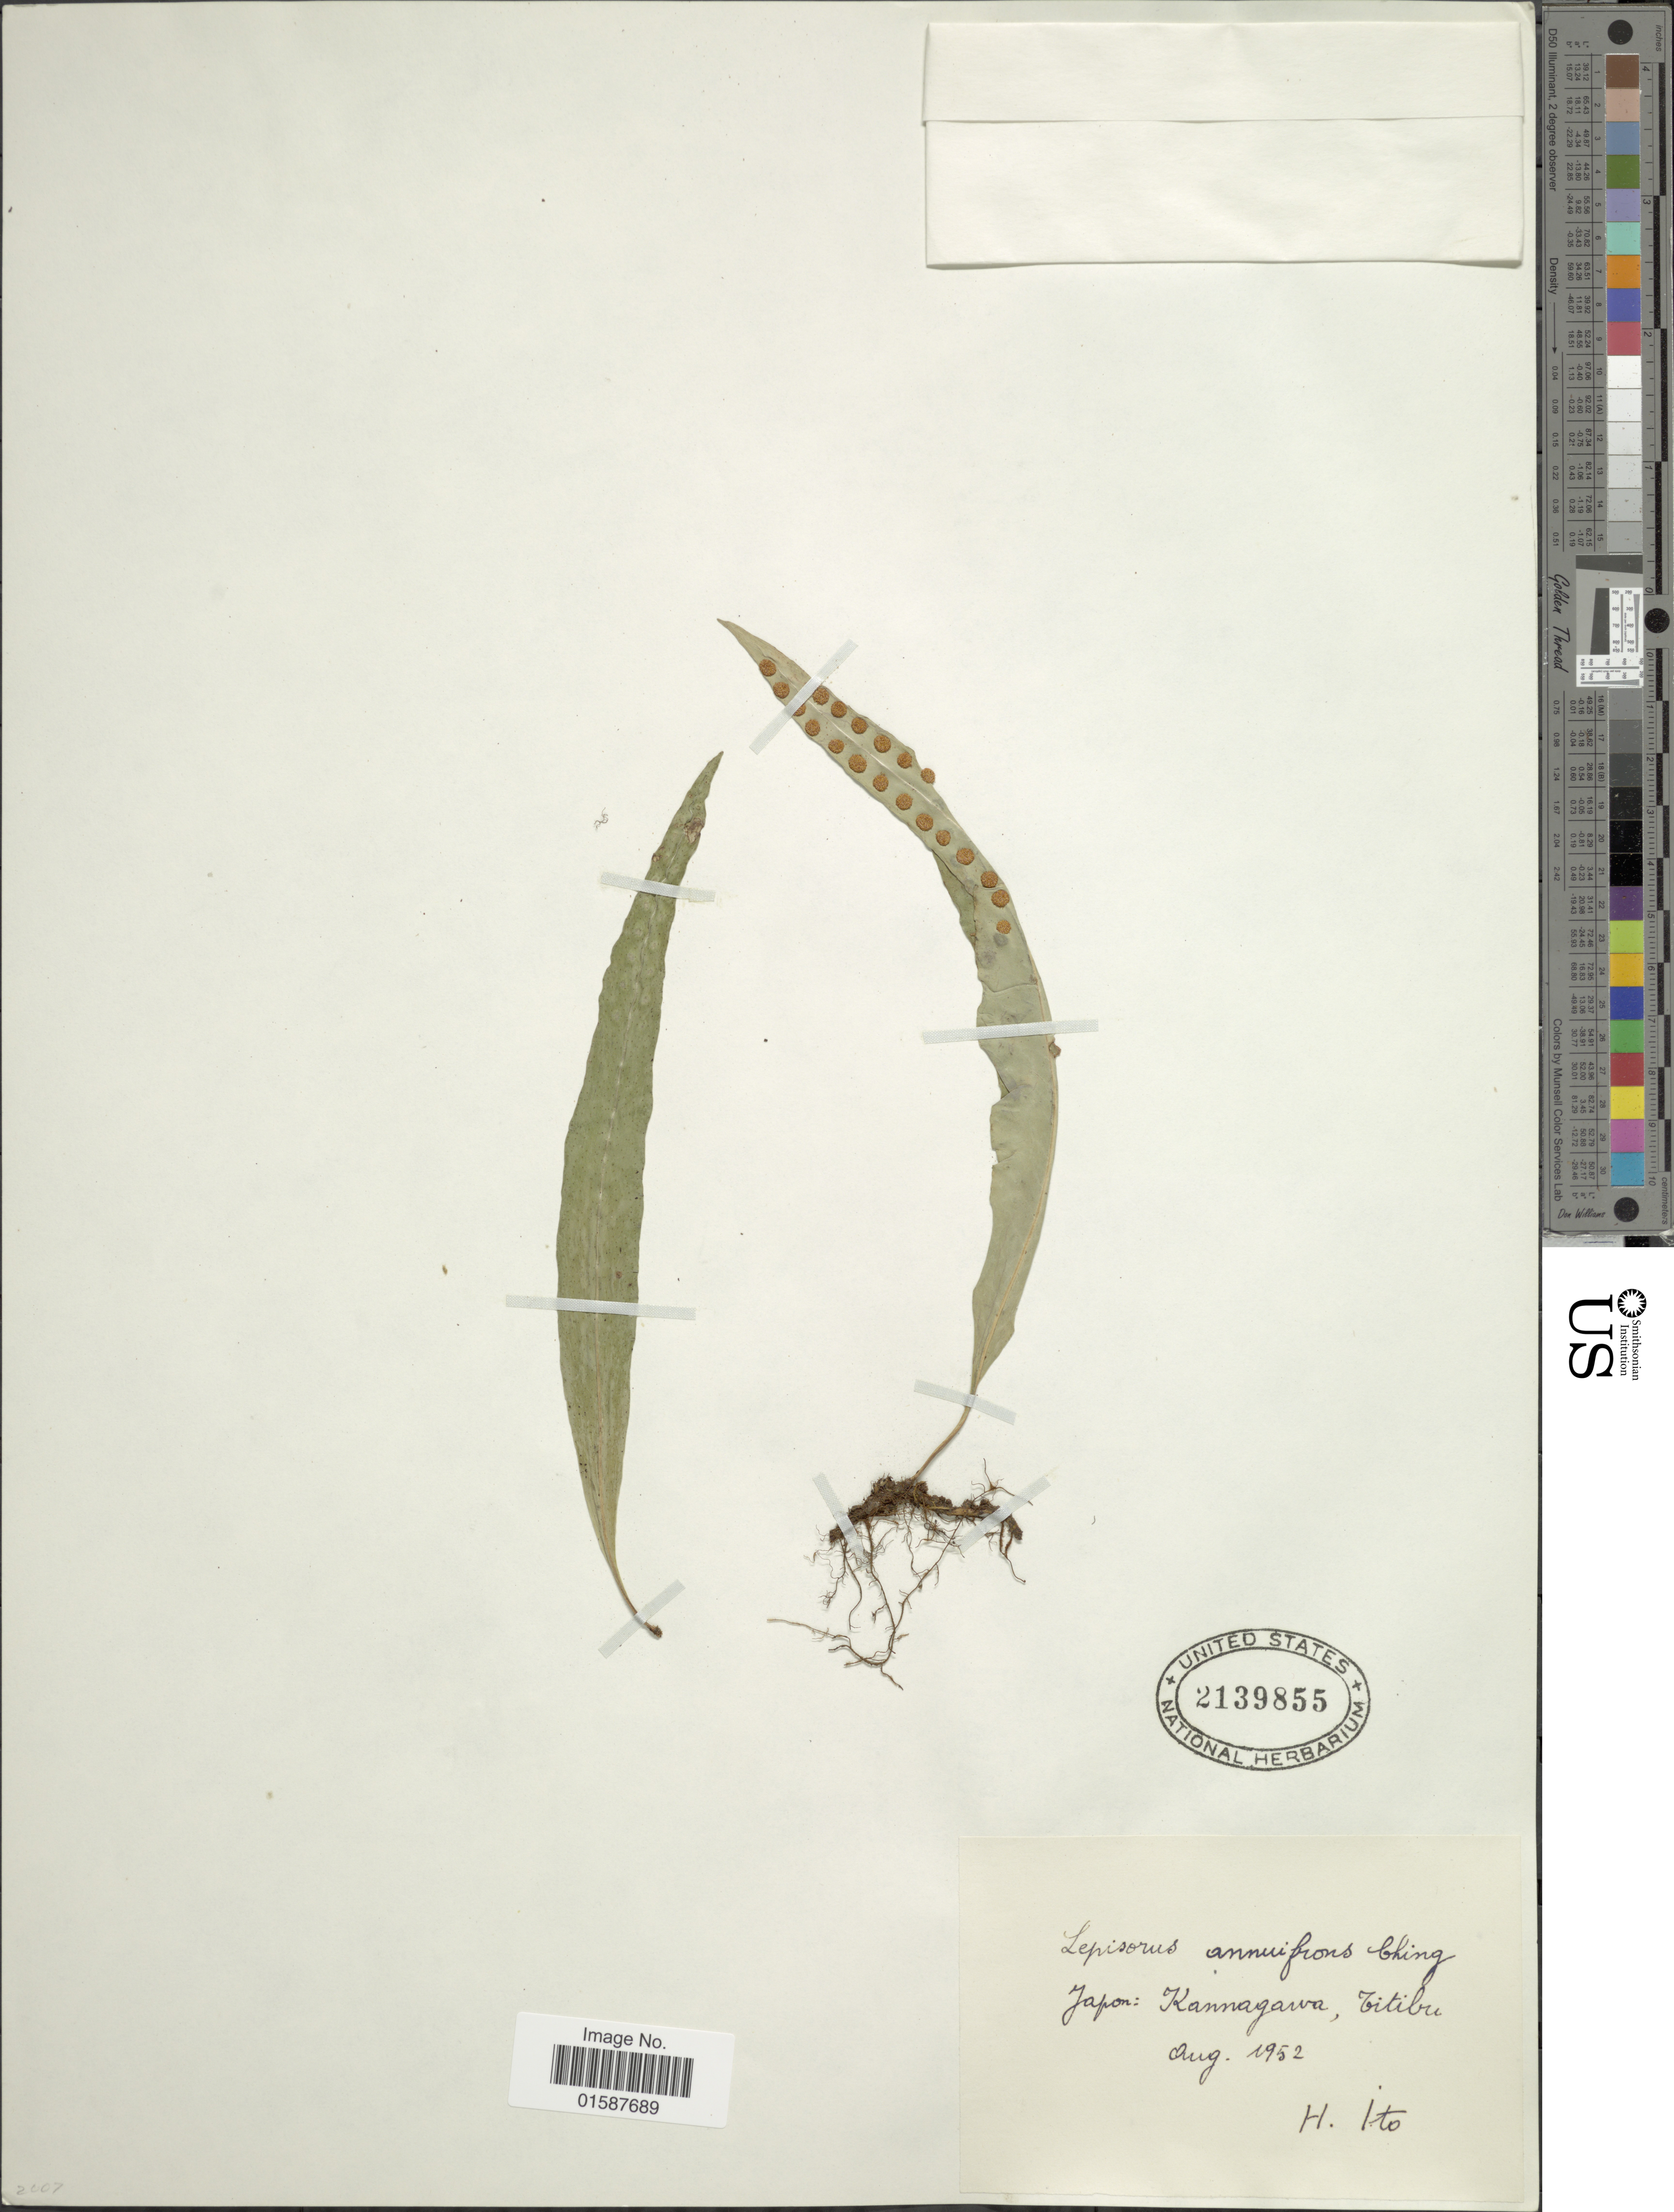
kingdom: Plantae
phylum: Tracheophyta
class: Polypodiopsida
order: Polypodiales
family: Polypodiaceae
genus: Lepisorus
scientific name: Lepisorus annuifrons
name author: (Makino) Ching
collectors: H. Itô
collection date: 1952-08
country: Japan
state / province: Kanagawa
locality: Japon: Kanagawa, Titibu.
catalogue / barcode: US 2139855